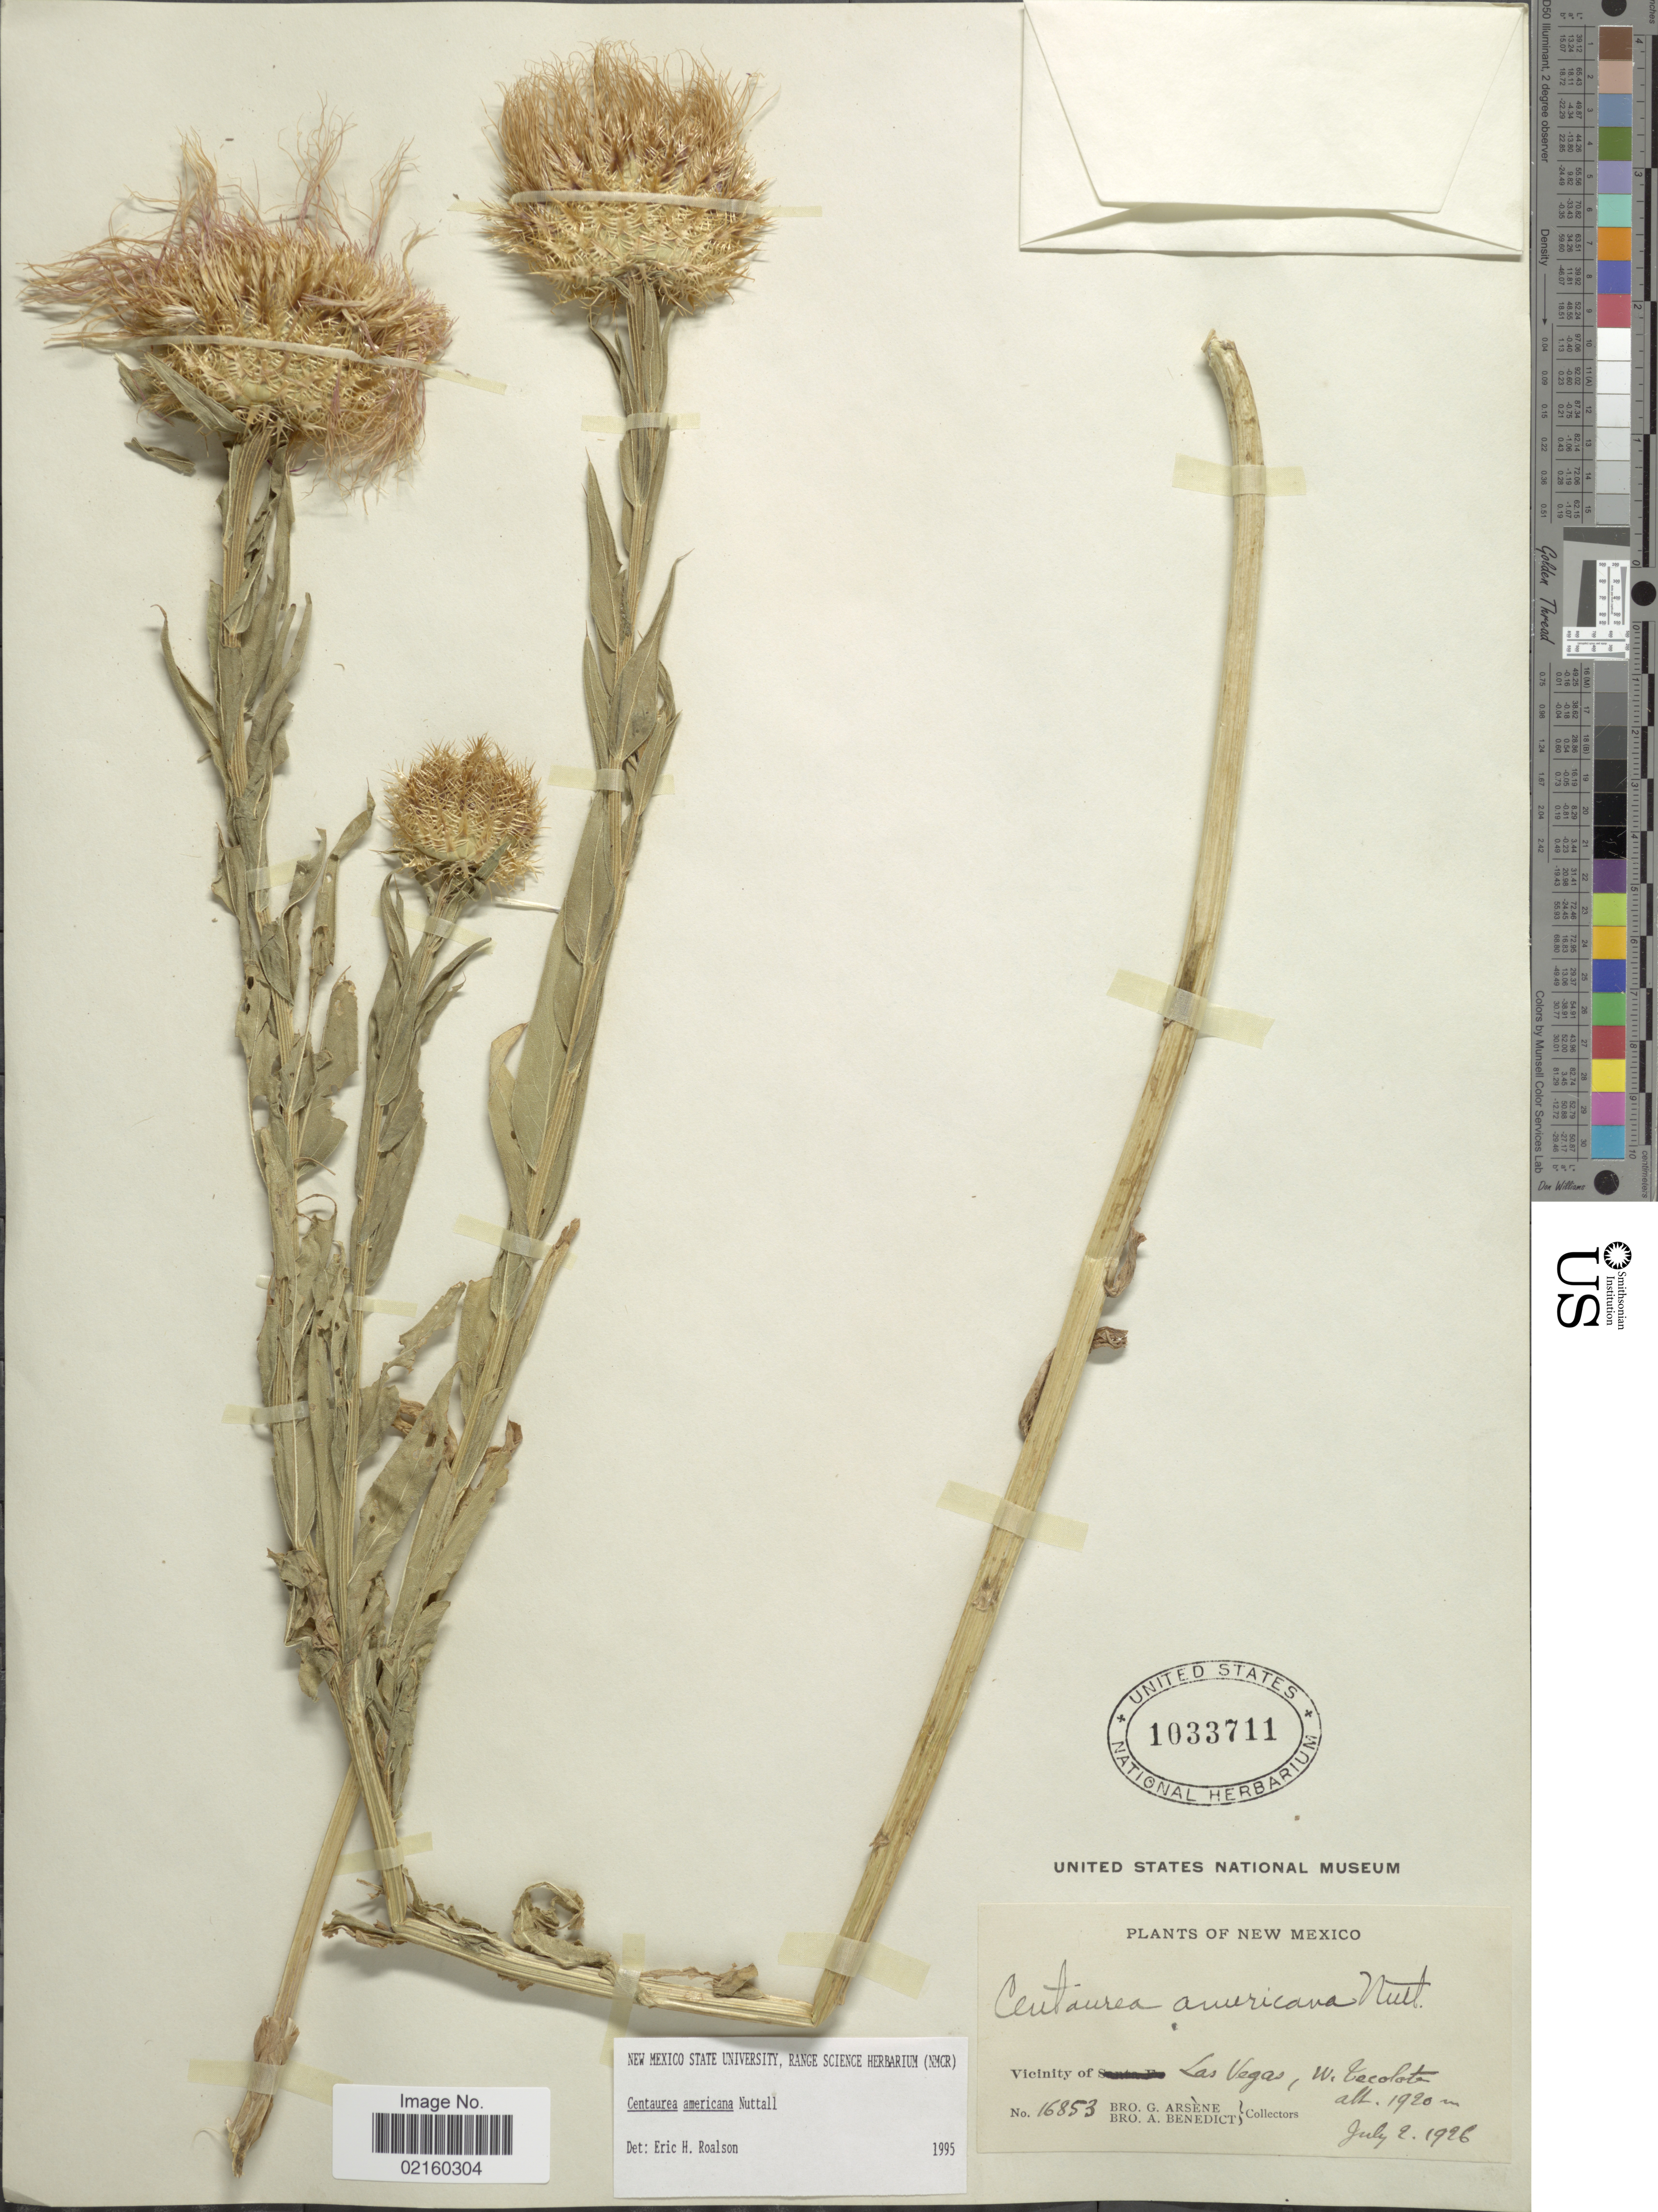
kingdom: Plantae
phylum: Tracheophyta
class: Magnoliopsida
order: Asterales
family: Asteraceae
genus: Plectocephalus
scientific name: Plectocephalus americanus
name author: (Nutt.) D. Don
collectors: Bro. G. Arsène & Bro. Benedict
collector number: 16853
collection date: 1926-07-02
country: United States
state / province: New Mexico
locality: Vicinity of Las Vegas, W. Tecolote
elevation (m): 1920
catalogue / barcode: US 1033711